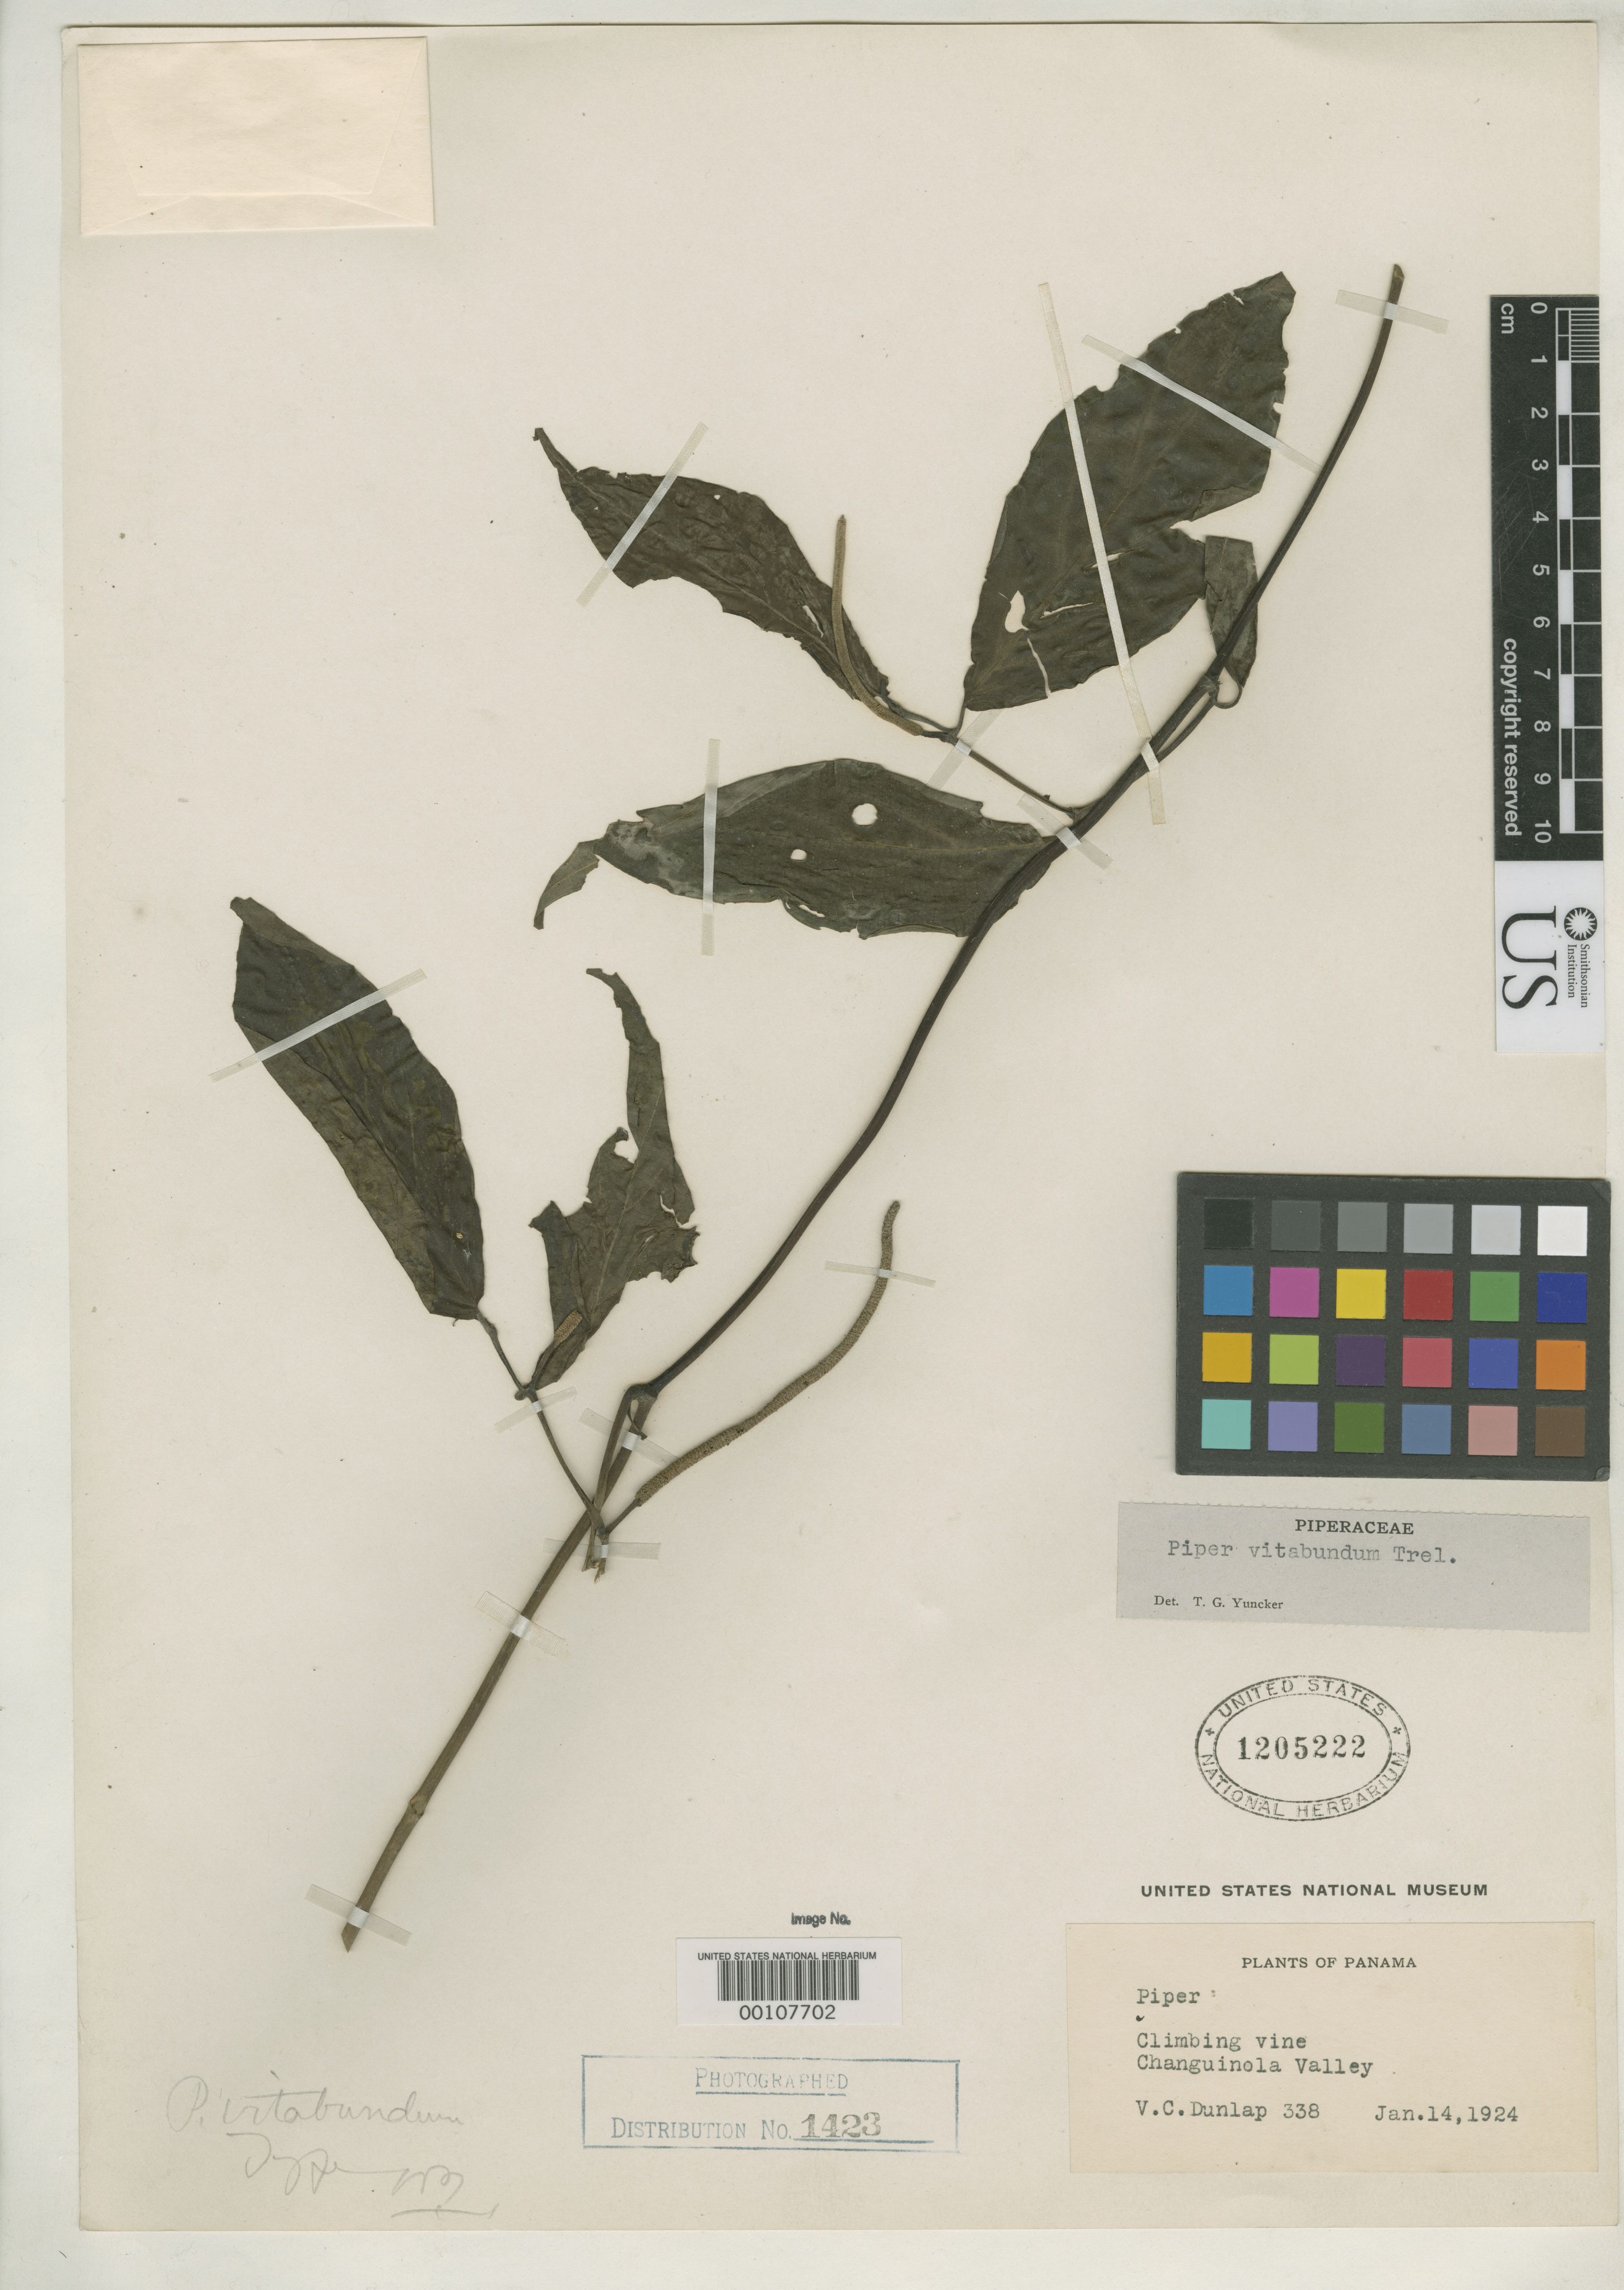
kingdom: Plantae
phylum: Tracheophyta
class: Magnoliopsida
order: Piperales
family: Piperaceae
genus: Piper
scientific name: Piper vitabundum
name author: Trel.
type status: Holotype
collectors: V. C. Dunlap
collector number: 338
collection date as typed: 14 Jan 1924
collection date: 1924-01-14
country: Panama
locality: Changuinola Valley.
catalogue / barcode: US 1205222